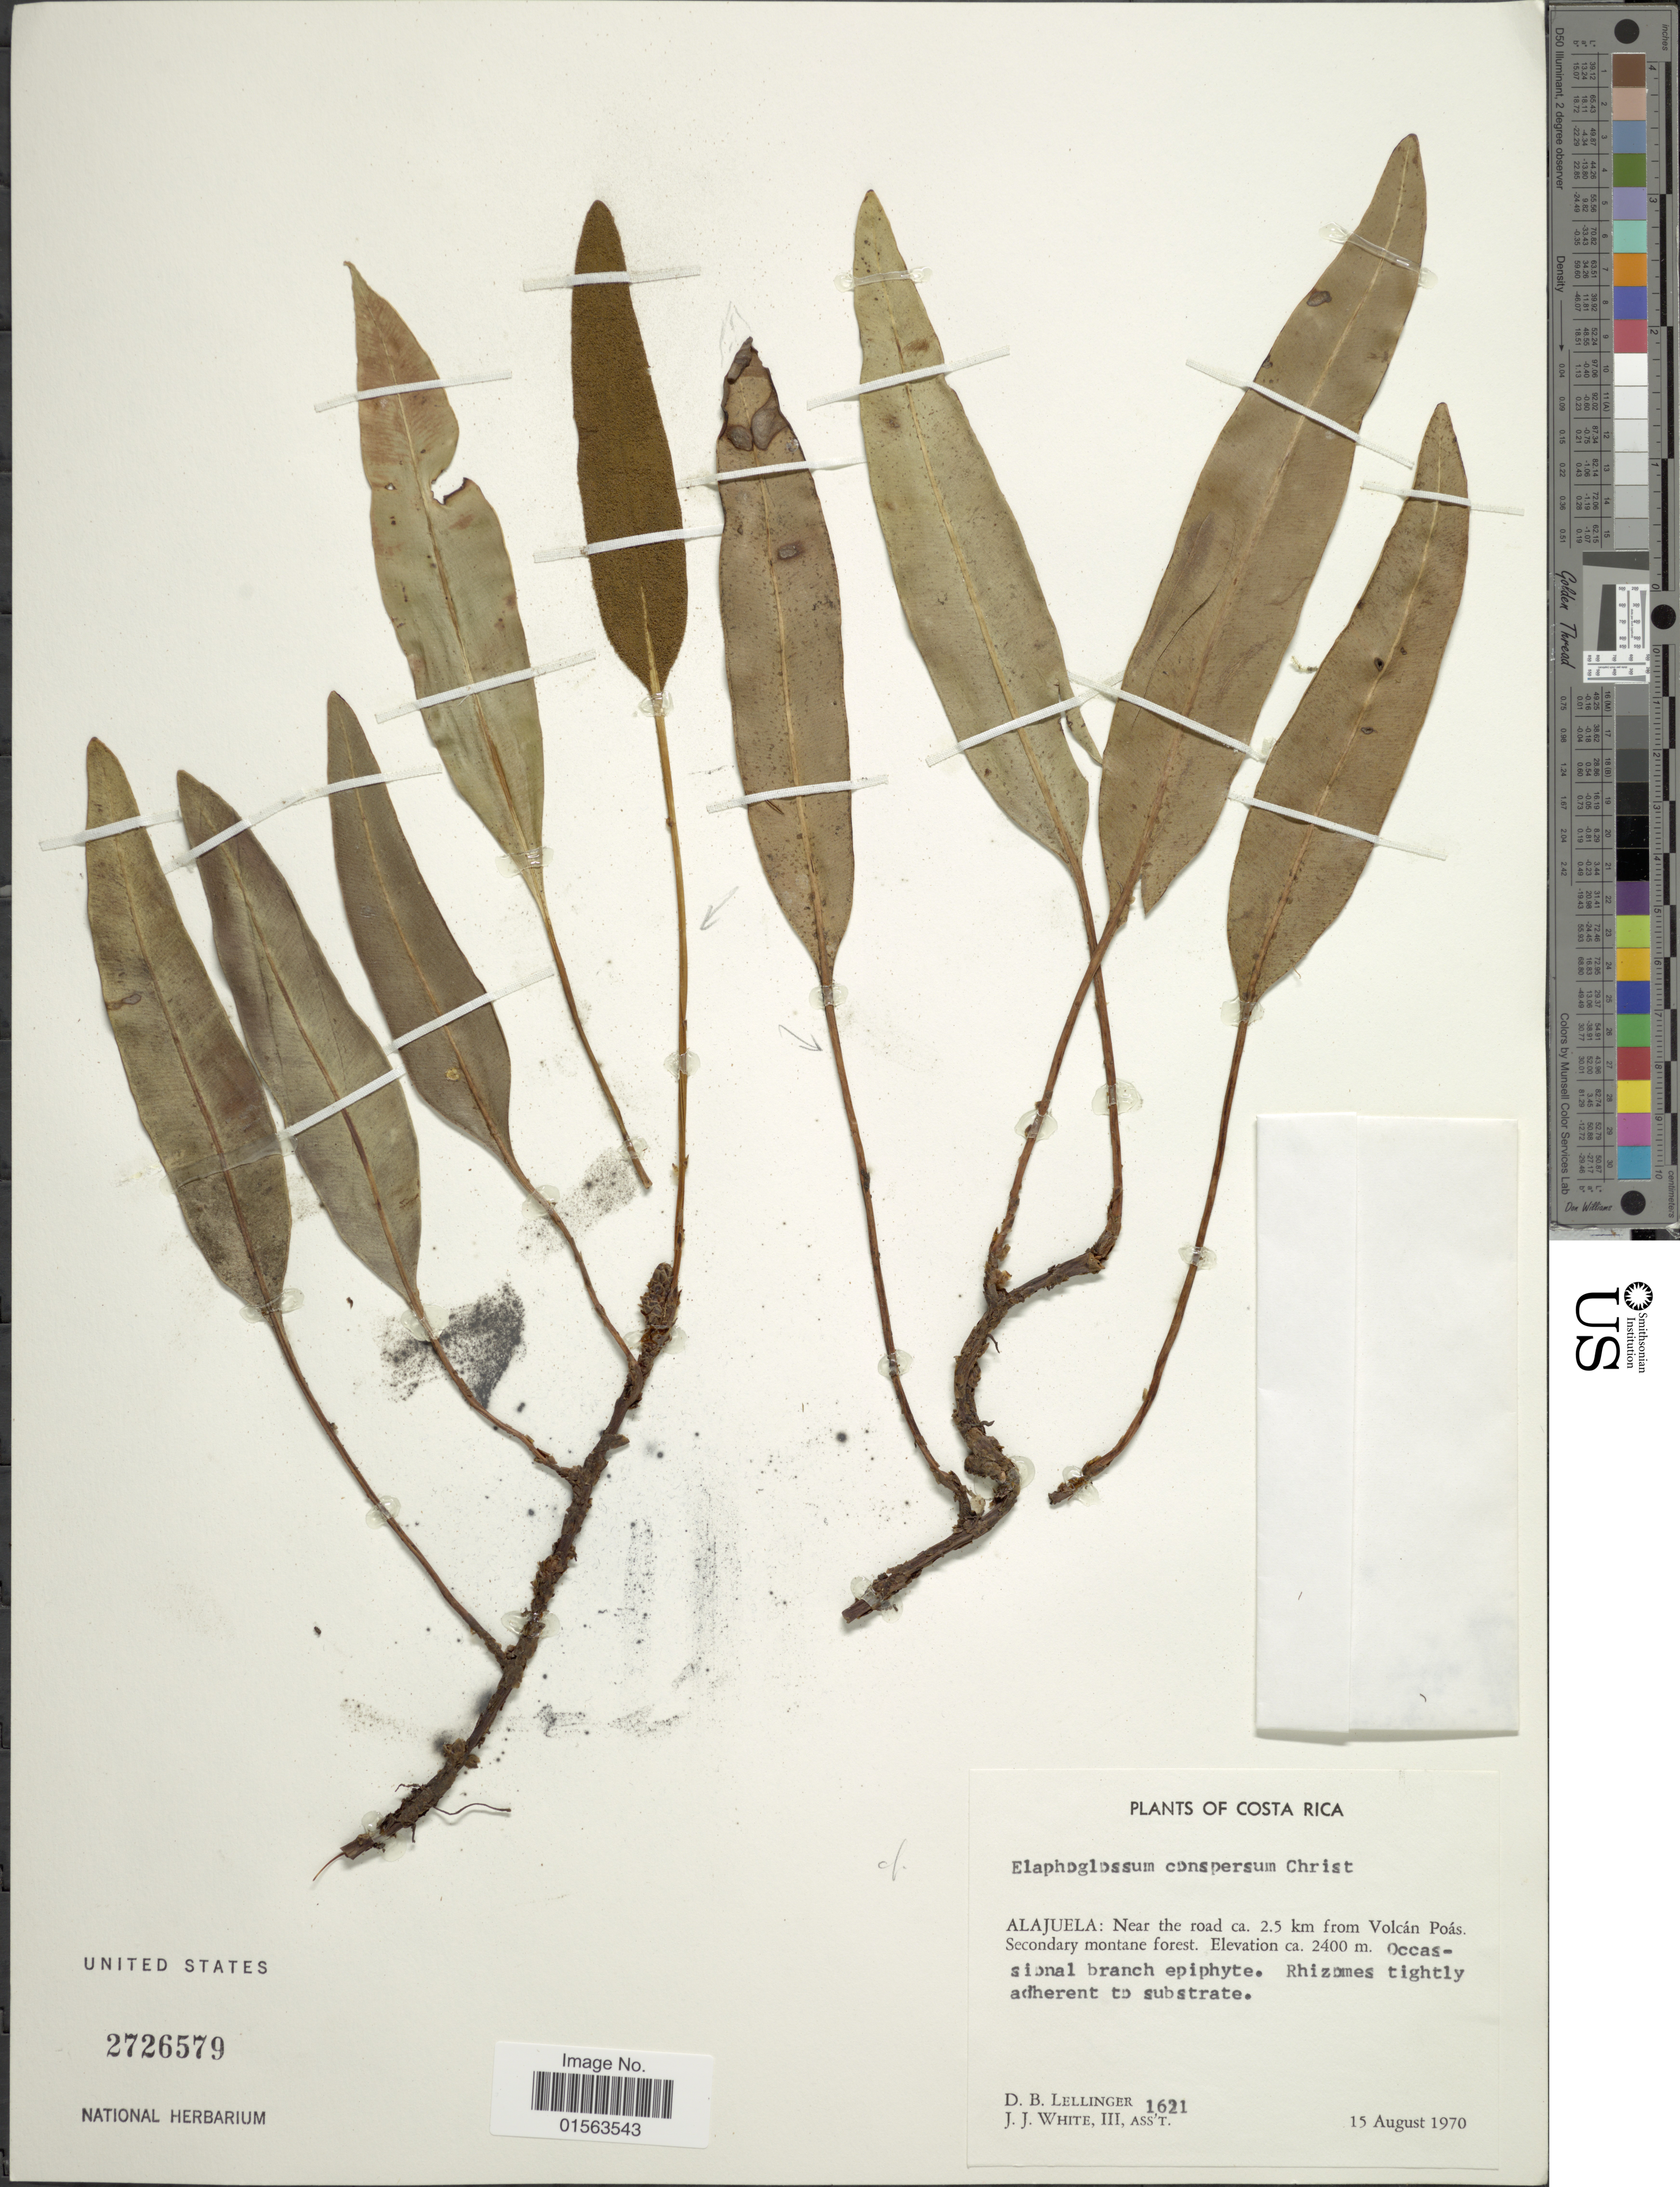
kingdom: Plantae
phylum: Tracheophyta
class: Polypodiopsida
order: Polypodiales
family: Dryopteridaceae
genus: Elaphoglossum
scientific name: Elaphoglossum conspersum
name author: Christ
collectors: D. B. Lellinger & J. J. White III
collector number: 1621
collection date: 1970-08-15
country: Costa Rica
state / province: Alajuela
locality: Alajuela: Near the road ca 2.5 km from Volcan Poas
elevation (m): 2400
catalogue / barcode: US 2726579